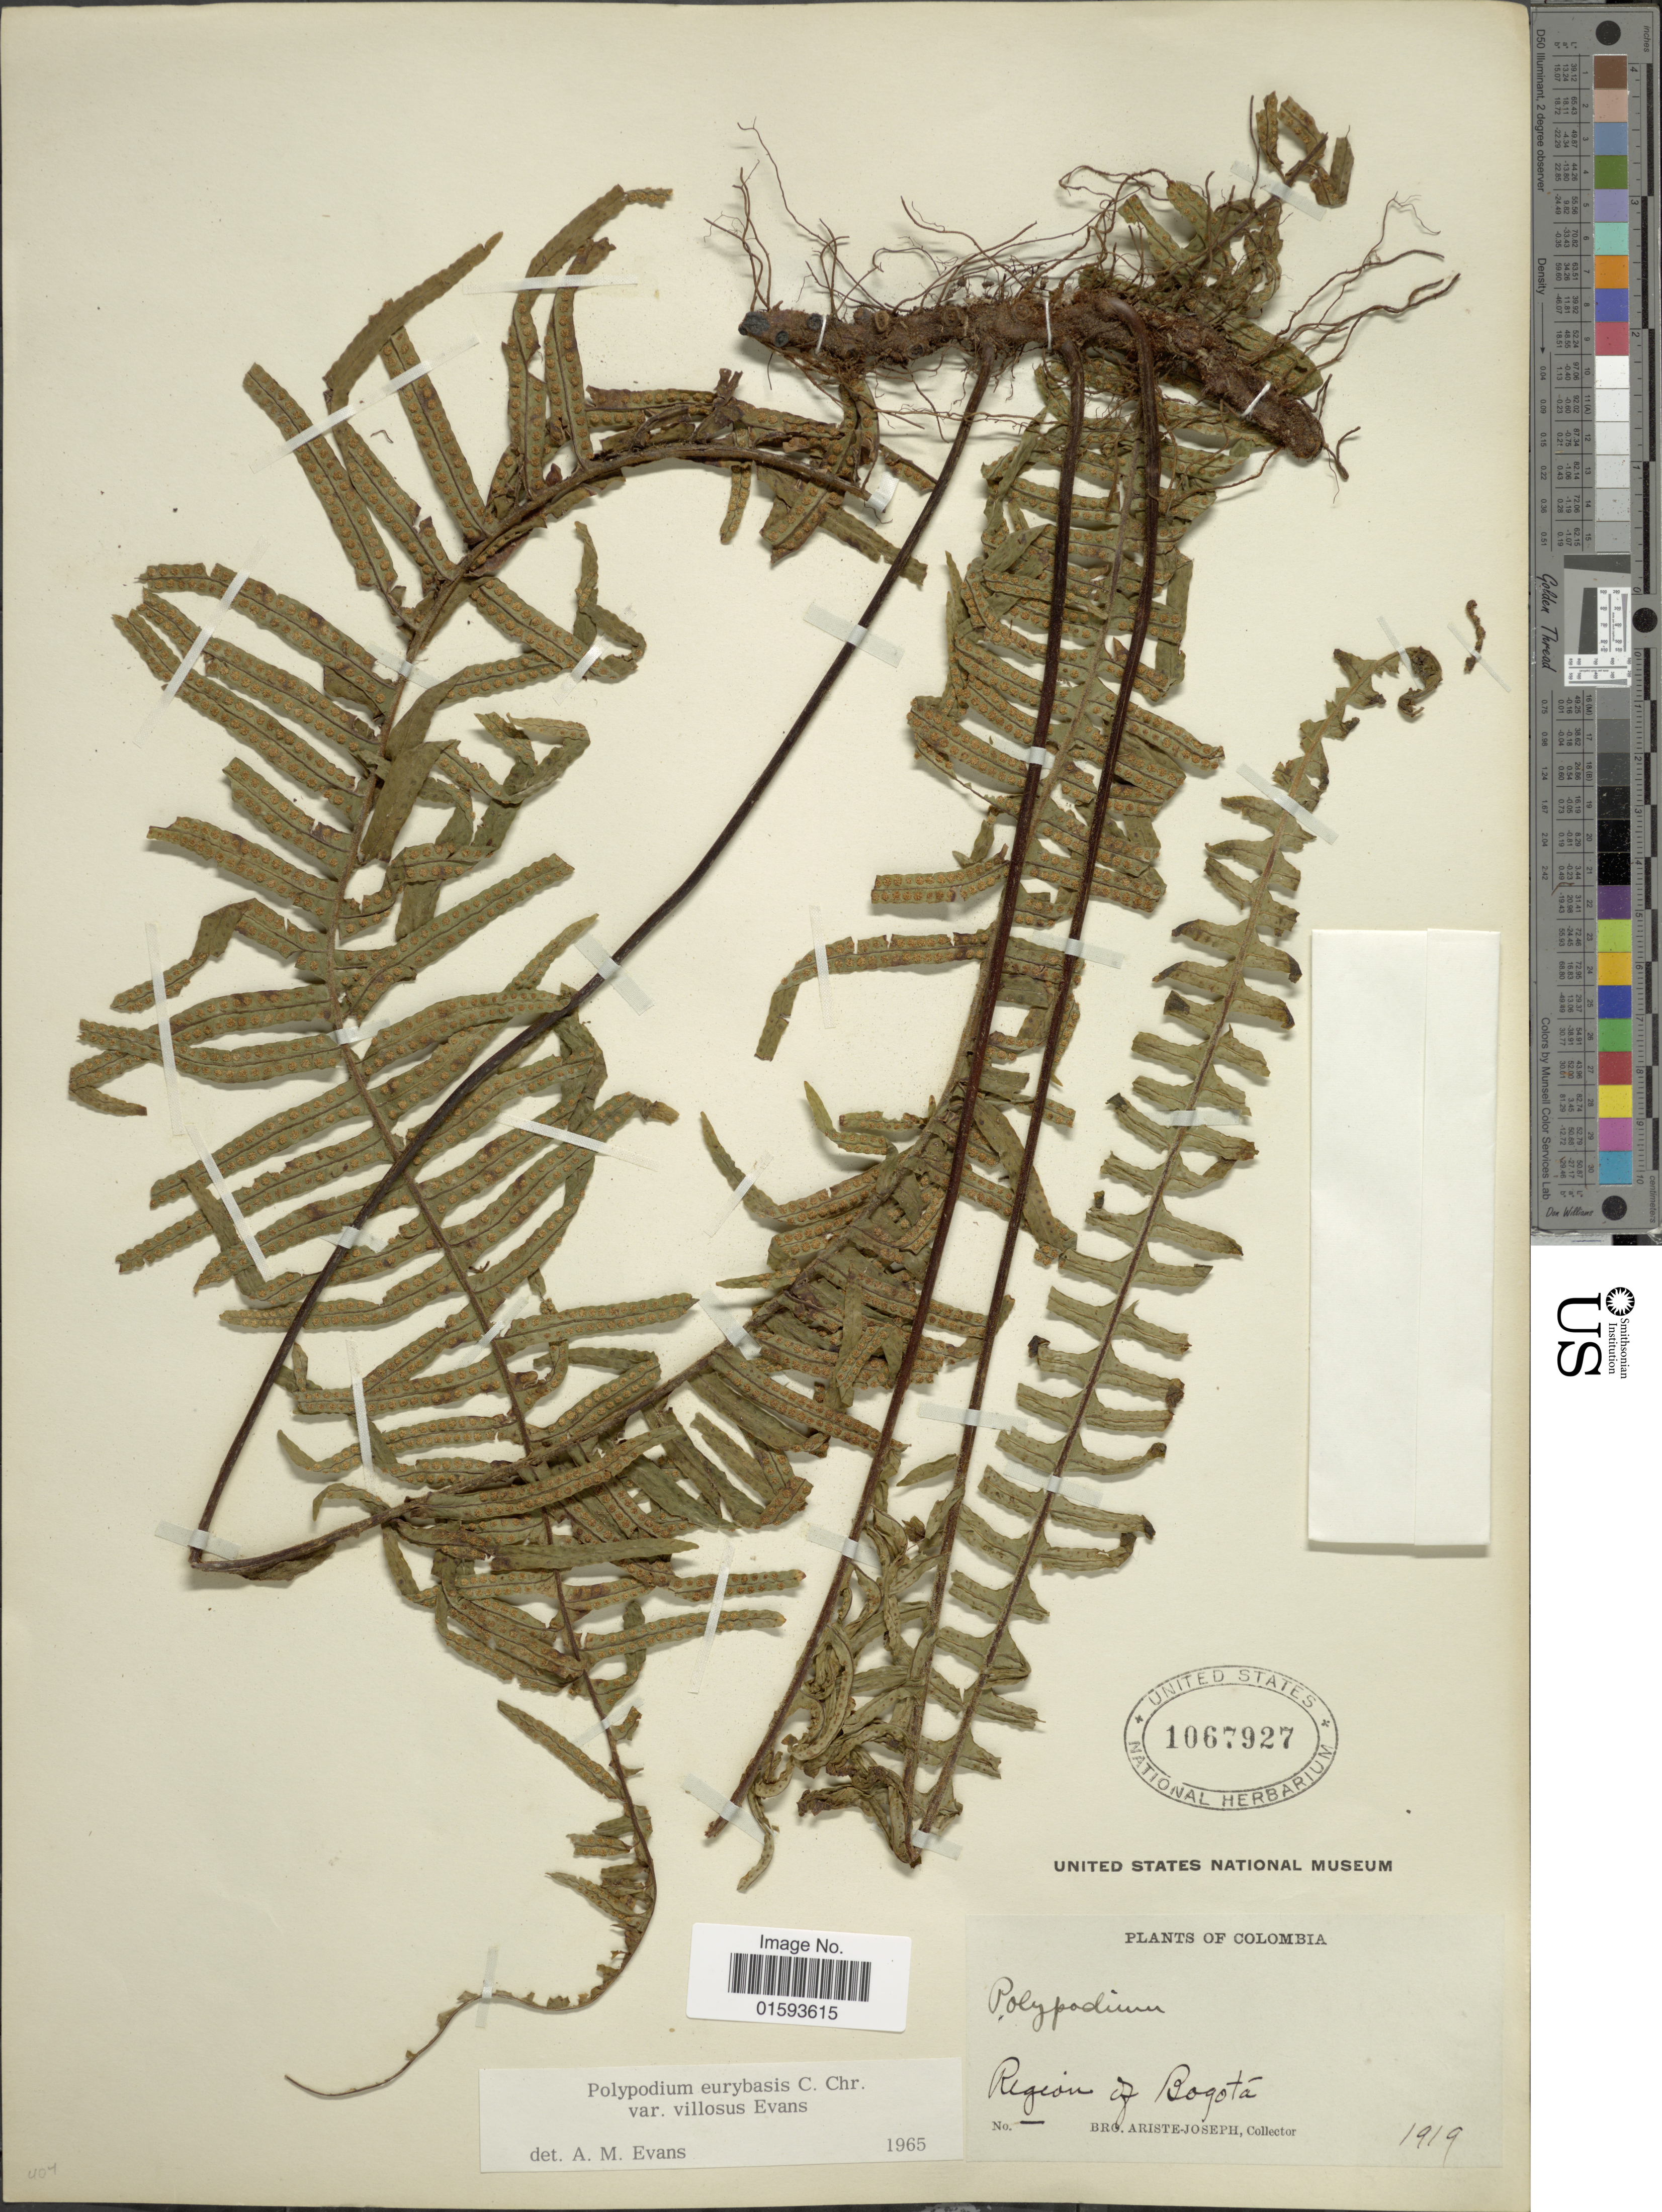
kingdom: Plantae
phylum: Tracheophyta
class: Polypodiopsida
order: Polypodiales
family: Polypodiaceae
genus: Pecluma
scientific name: Pecluma eurybasis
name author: (C. Chr.) M.G. Price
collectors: Bro. Ariste-Joseph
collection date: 1919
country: Colombia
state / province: Bogota D.C.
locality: Region of Bogota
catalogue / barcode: US 1067927